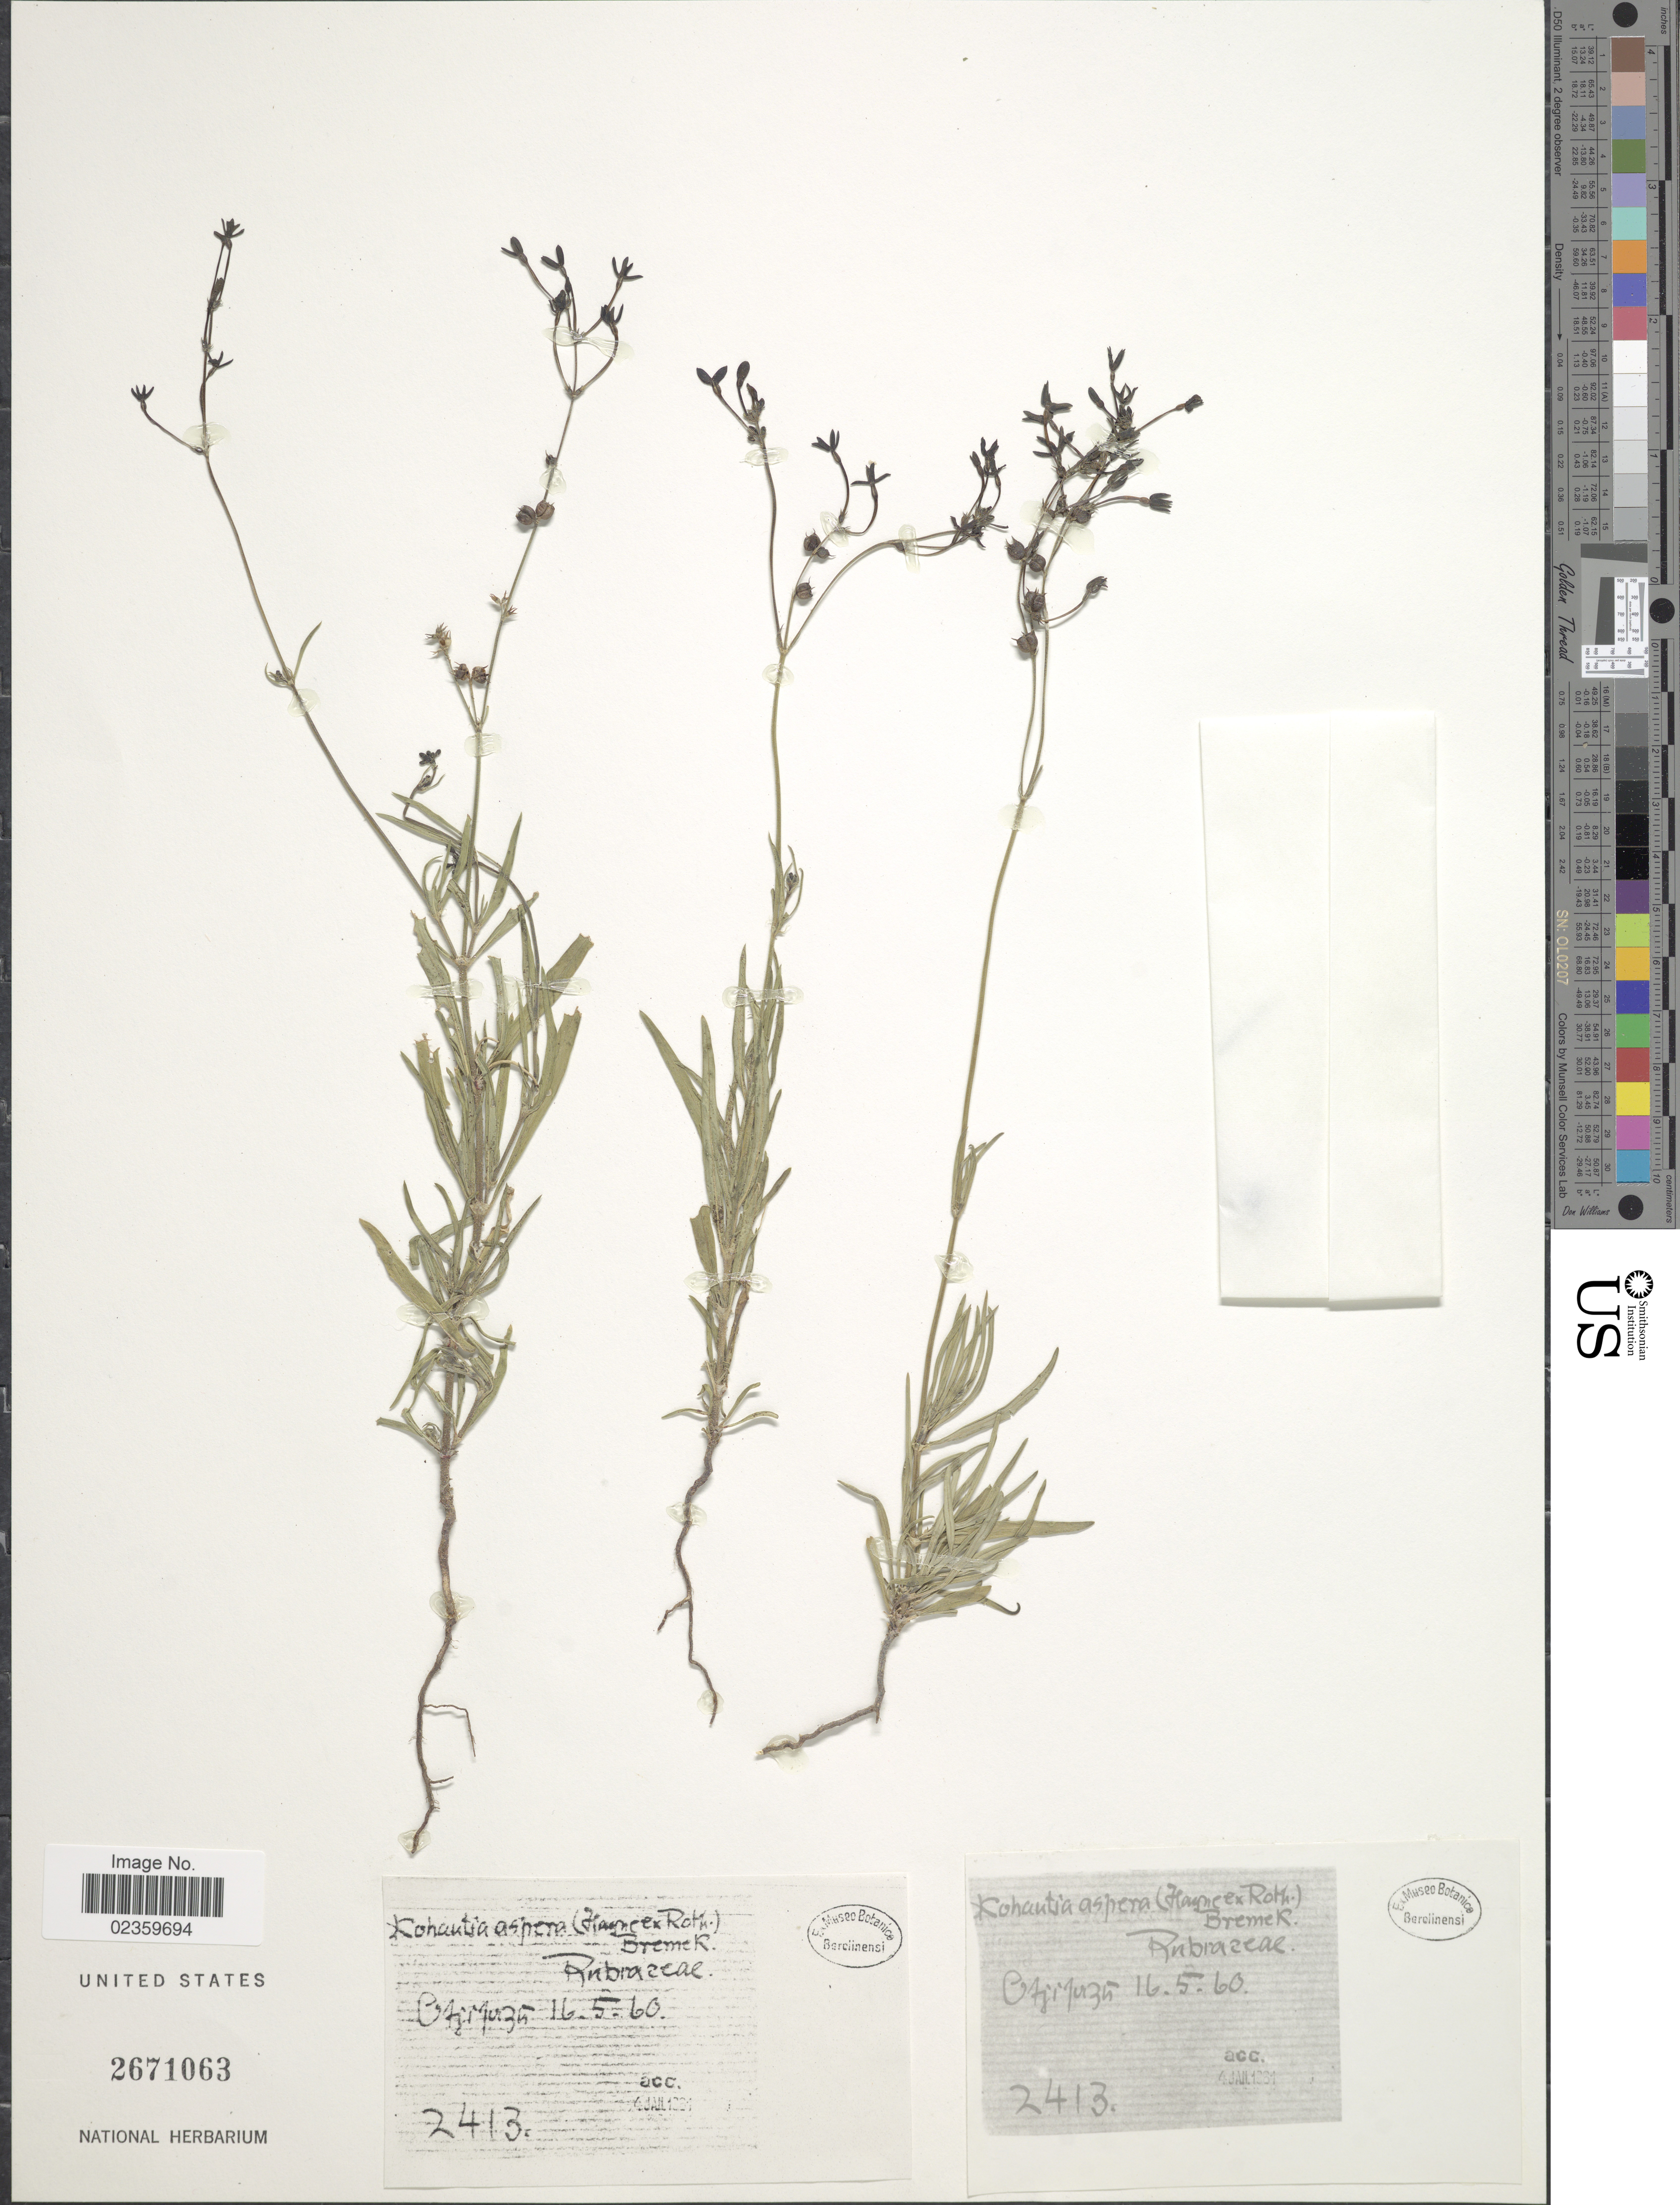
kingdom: Plantae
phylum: Tracheophyta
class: Magnoliopsida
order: Gentianales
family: Rubiaceae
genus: Kohautia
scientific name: Kohautia aspera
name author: (B. Heyne ex Roth) Bremek.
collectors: ex herb. Museo botanico Berolinensi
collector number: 2413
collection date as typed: Transcribed d/m/y: 16/5/60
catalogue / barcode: US 2671063